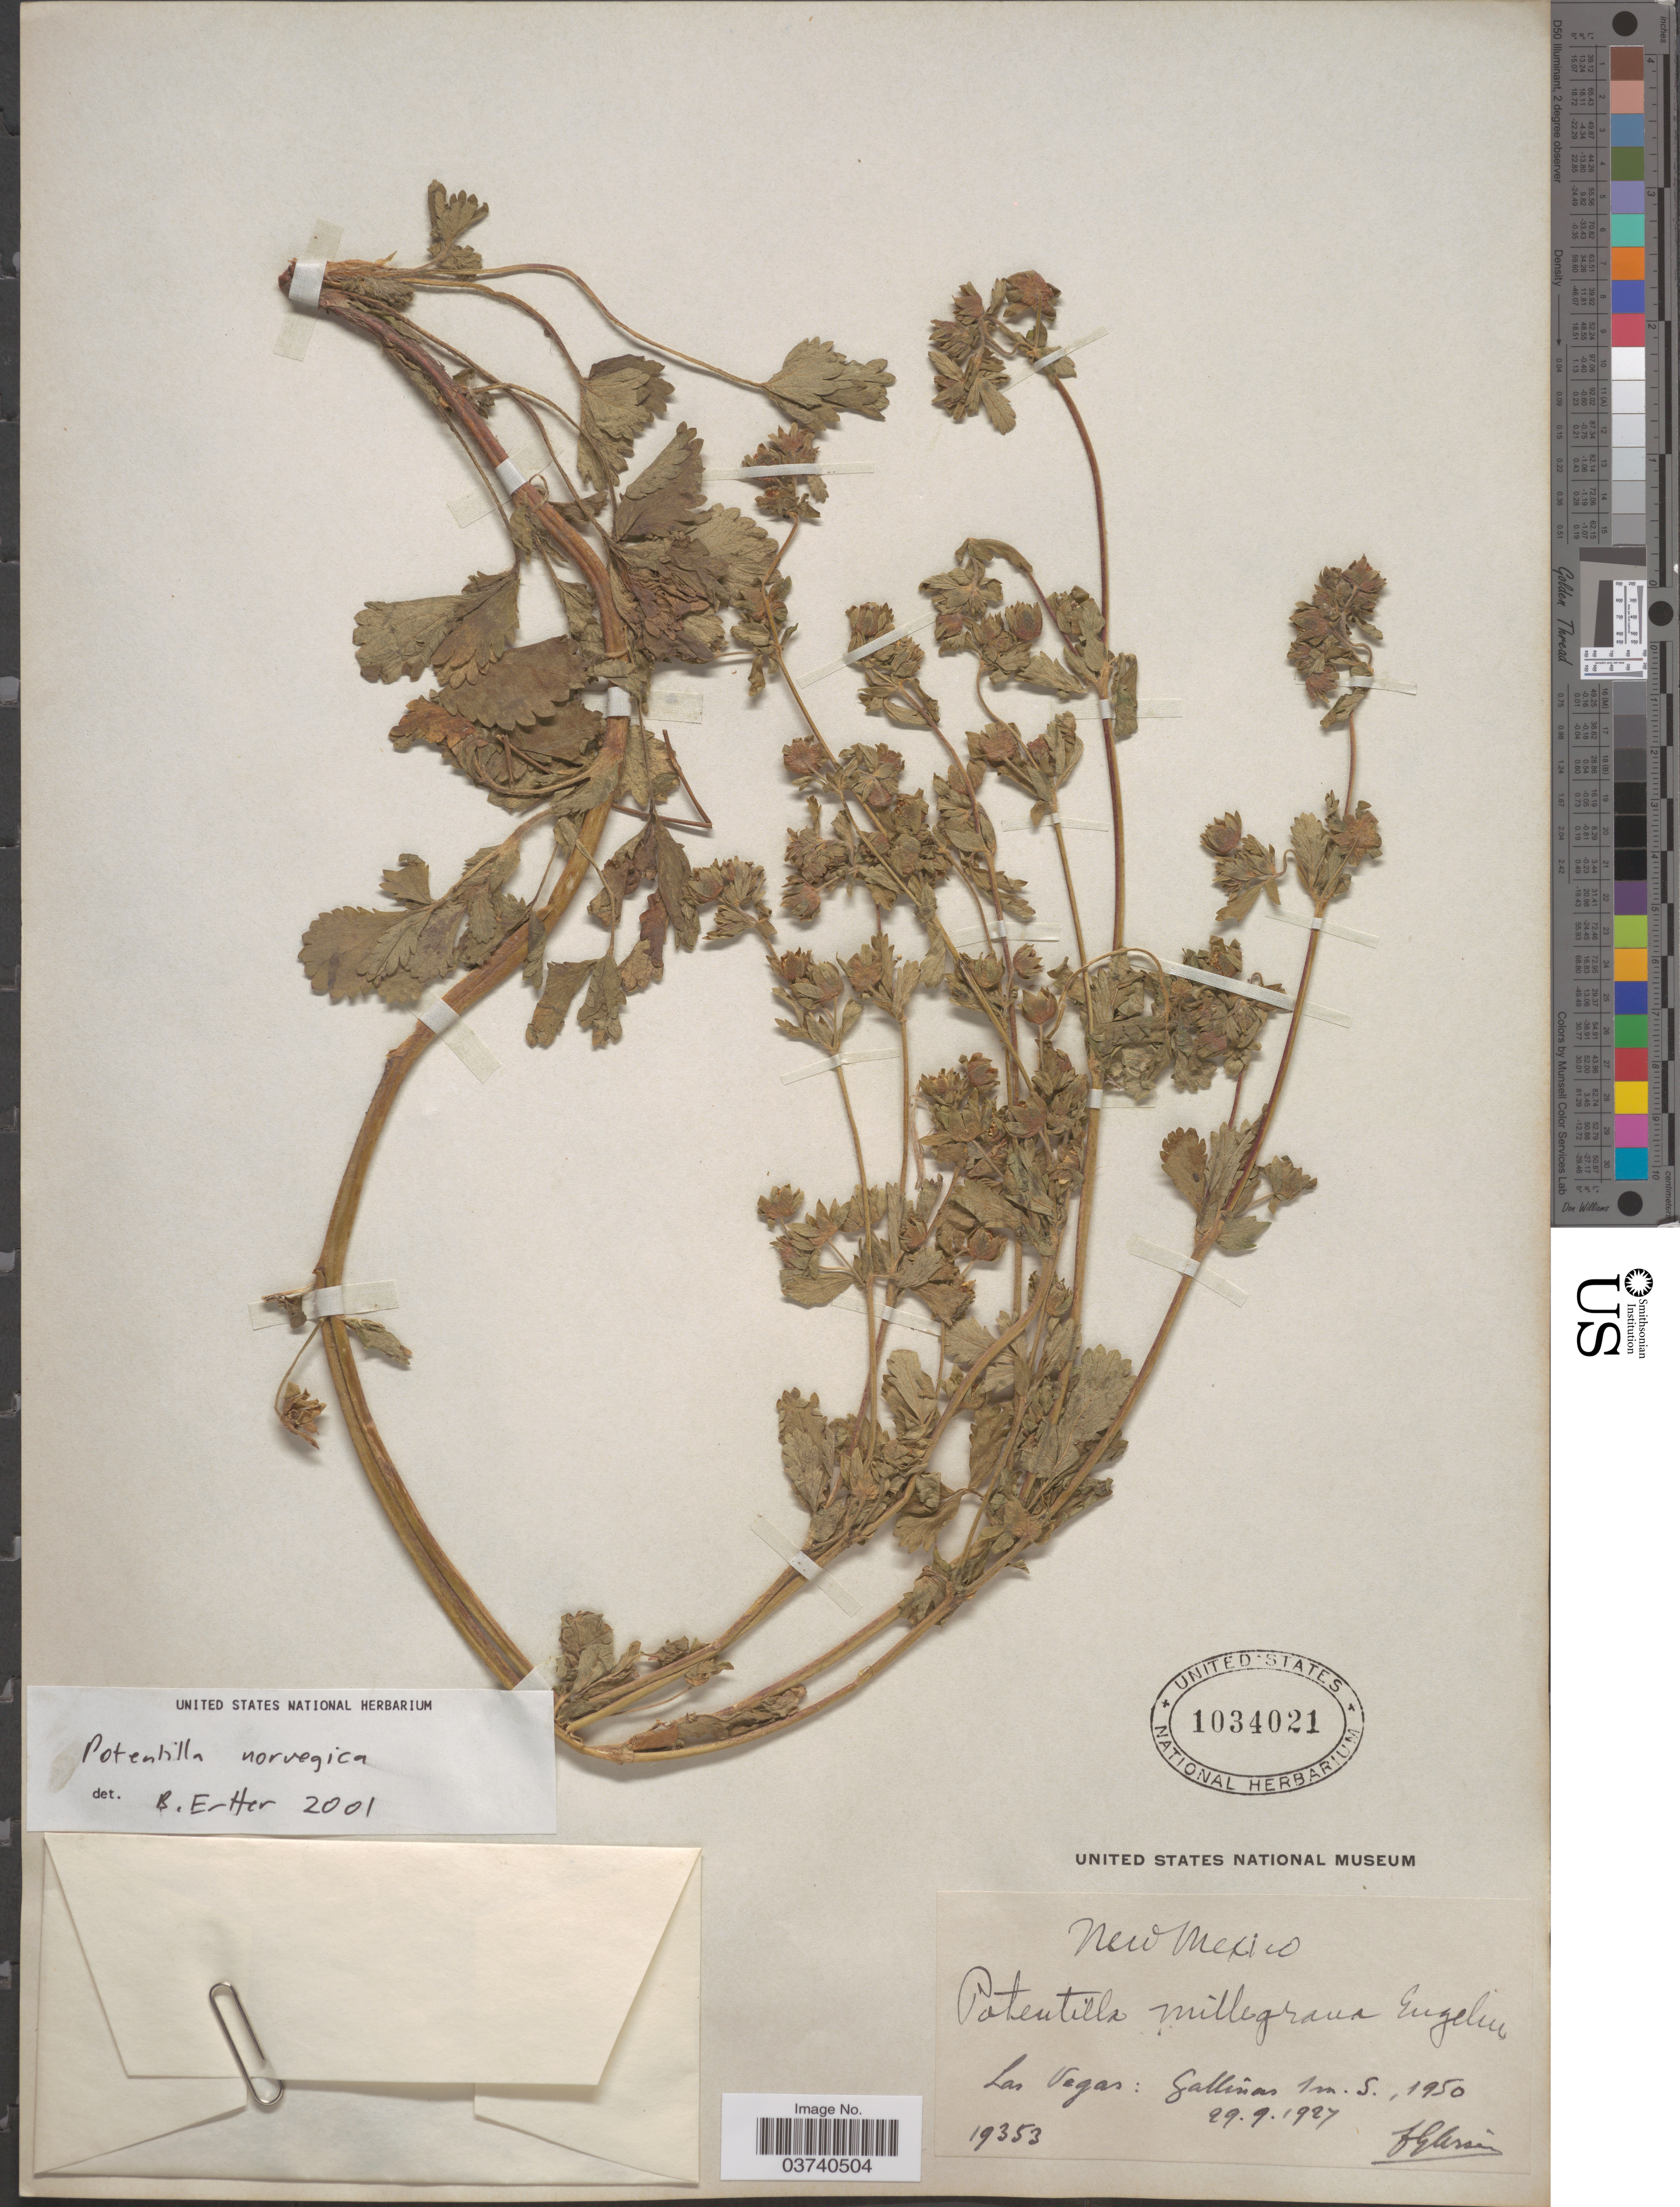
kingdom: Plantae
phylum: Tracheophyta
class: Magnoliopsida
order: Rosales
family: Rosaceae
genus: Potentilla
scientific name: Potentilla norvegica subsp. monspeliensis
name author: (L.) Asch. & Graebn.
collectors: F. Arsène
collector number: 19353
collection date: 1927-09-29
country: United States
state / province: New Mexico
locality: Las Vegas: Gallinas 1 m. S.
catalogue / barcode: US 1034021